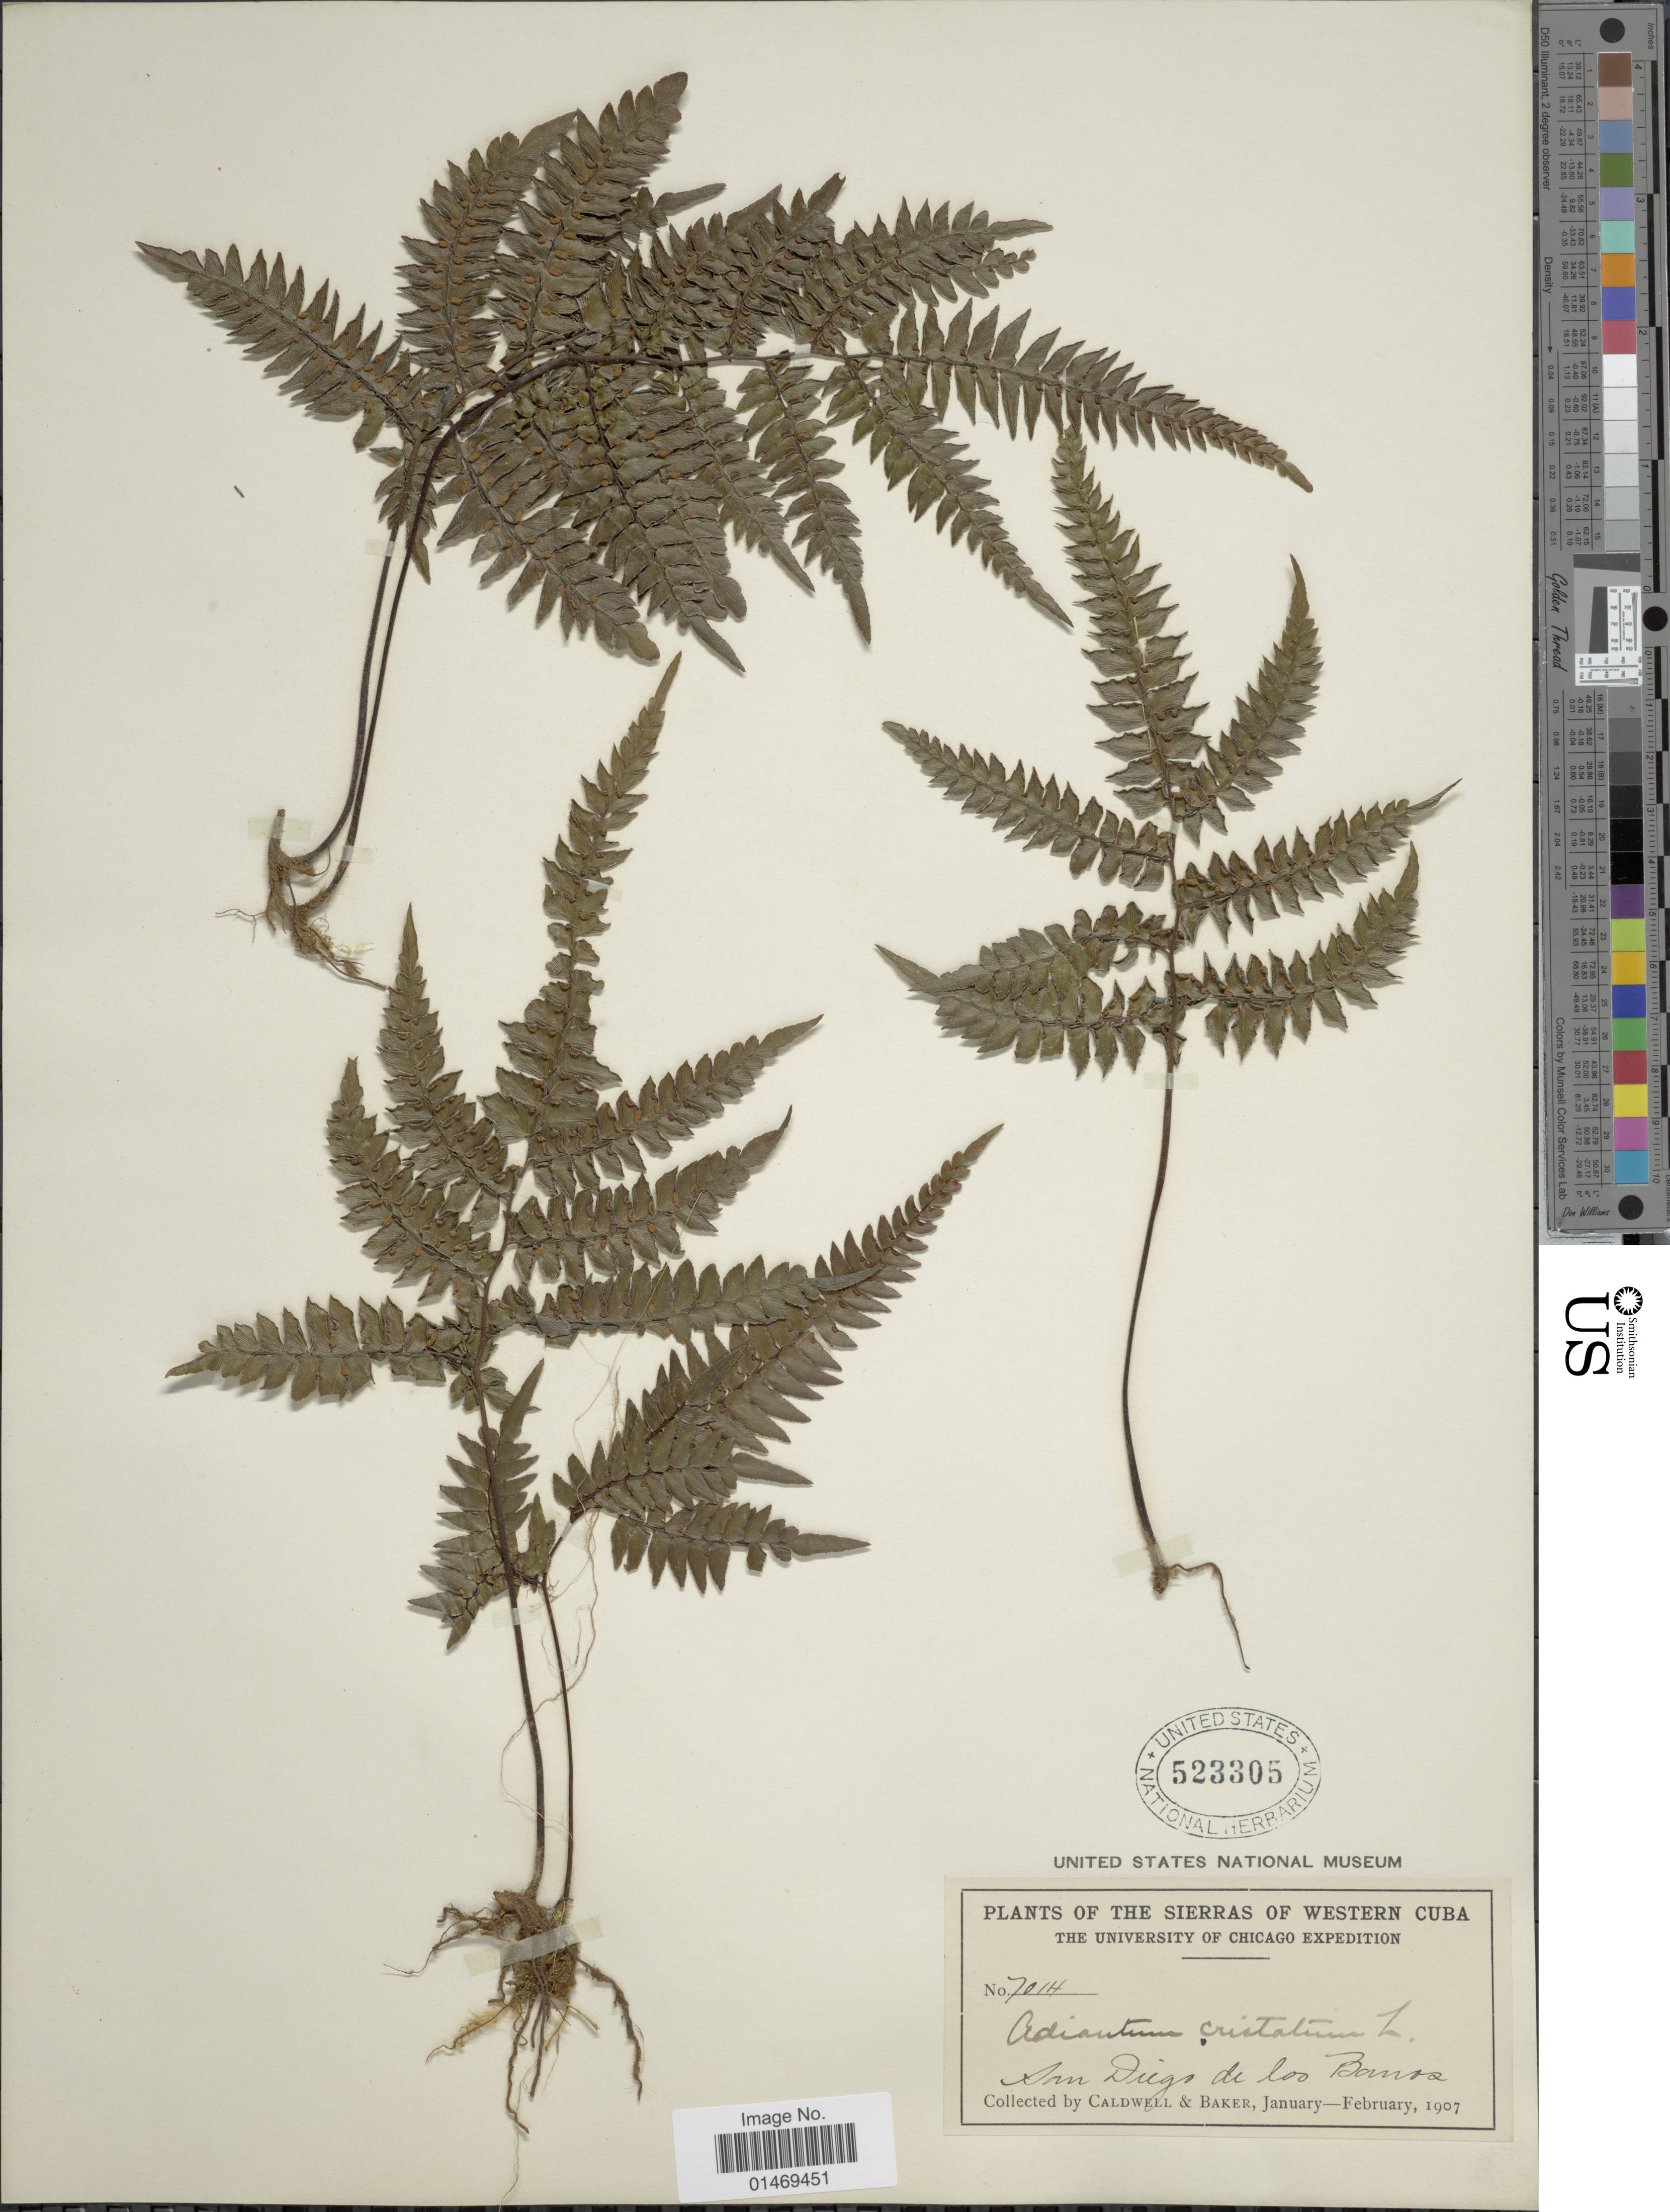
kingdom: Plantae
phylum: Tracheophyta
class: Polypodiopsida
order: Polypodiales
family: Pteridaceae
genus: Adiantum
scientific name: Adiantum pyramidale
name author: (L.) Willd.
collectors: -. Caldwell & -- Baker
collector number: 7014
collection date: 1907-01/1907-02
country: Cuba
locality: The Sierras of Western Cuba, San Diego de los Banos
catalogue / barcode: US 523305